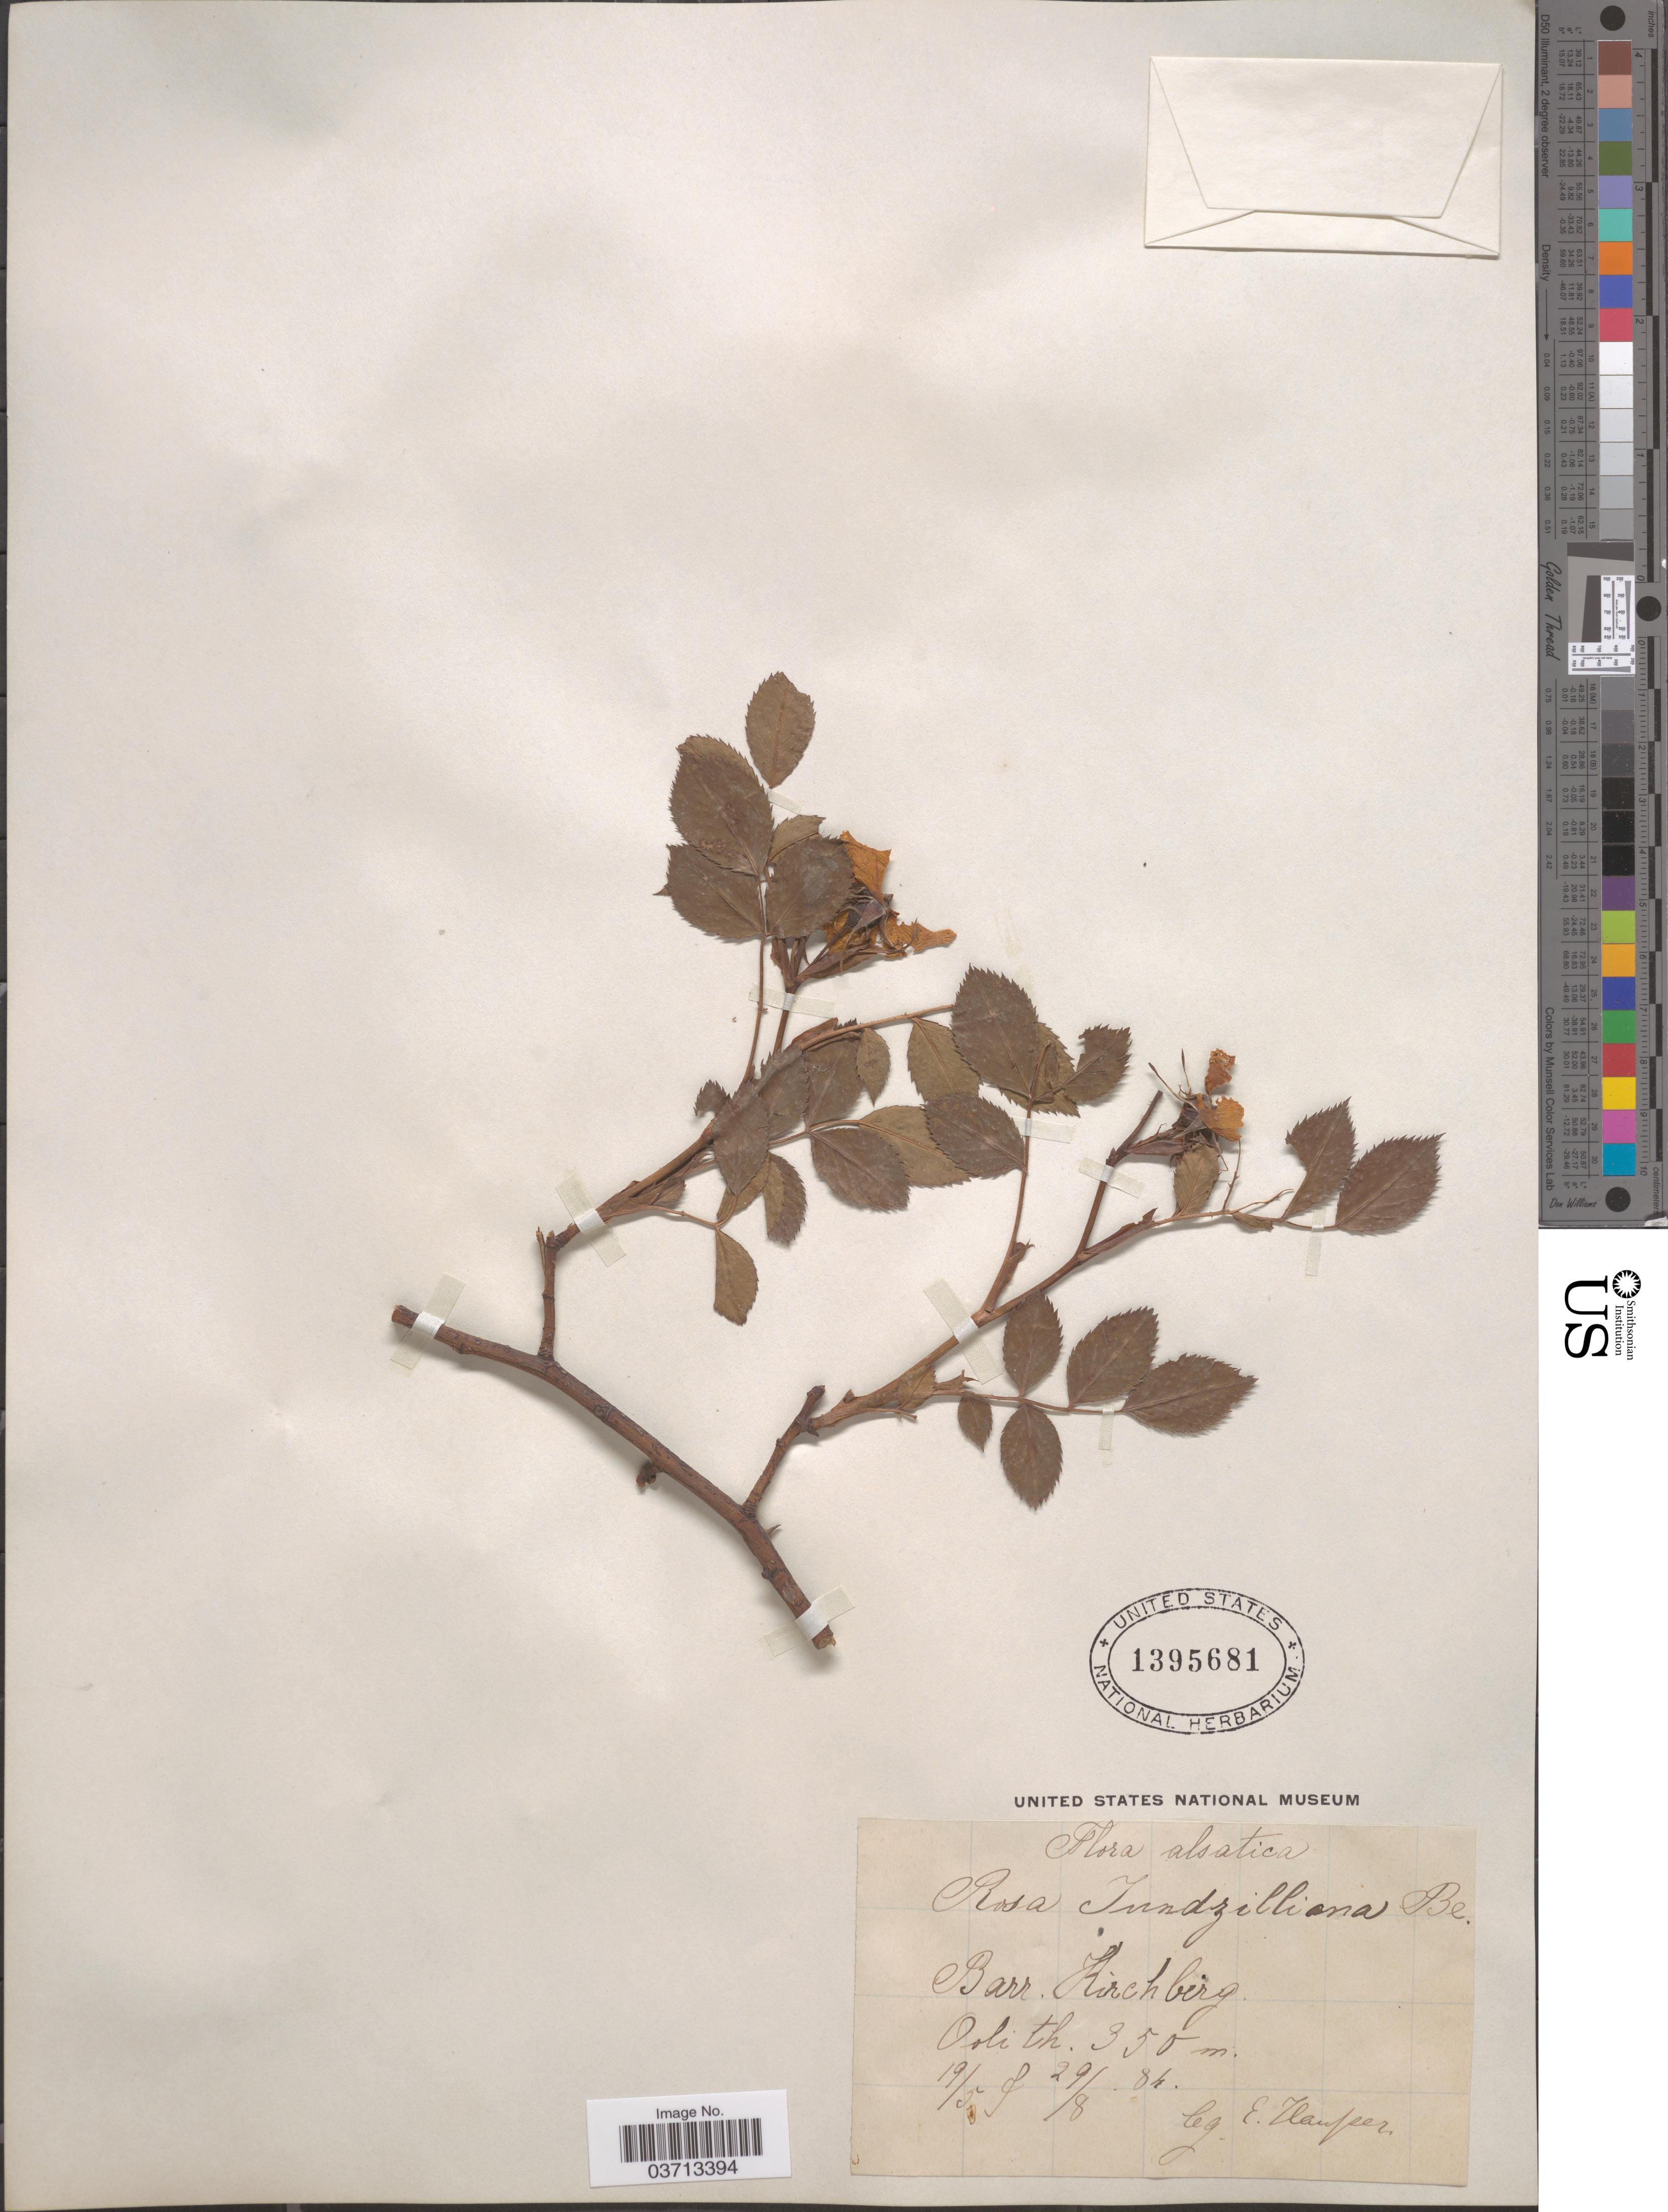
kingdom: Plantae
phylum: Tracheophyta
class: Magnoliopsida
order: Rosales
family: Rosaceae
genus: Rosa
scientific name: Rosa jundzilliana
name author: Besser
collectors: E. Hausser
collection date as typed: Transcribed d/m/y: 19/5/84 to 29/8/84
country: France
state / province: Grand Est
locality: Alsatica. Barr. Kirchberg. Oslith.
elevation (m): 350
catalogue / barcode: US 1395681